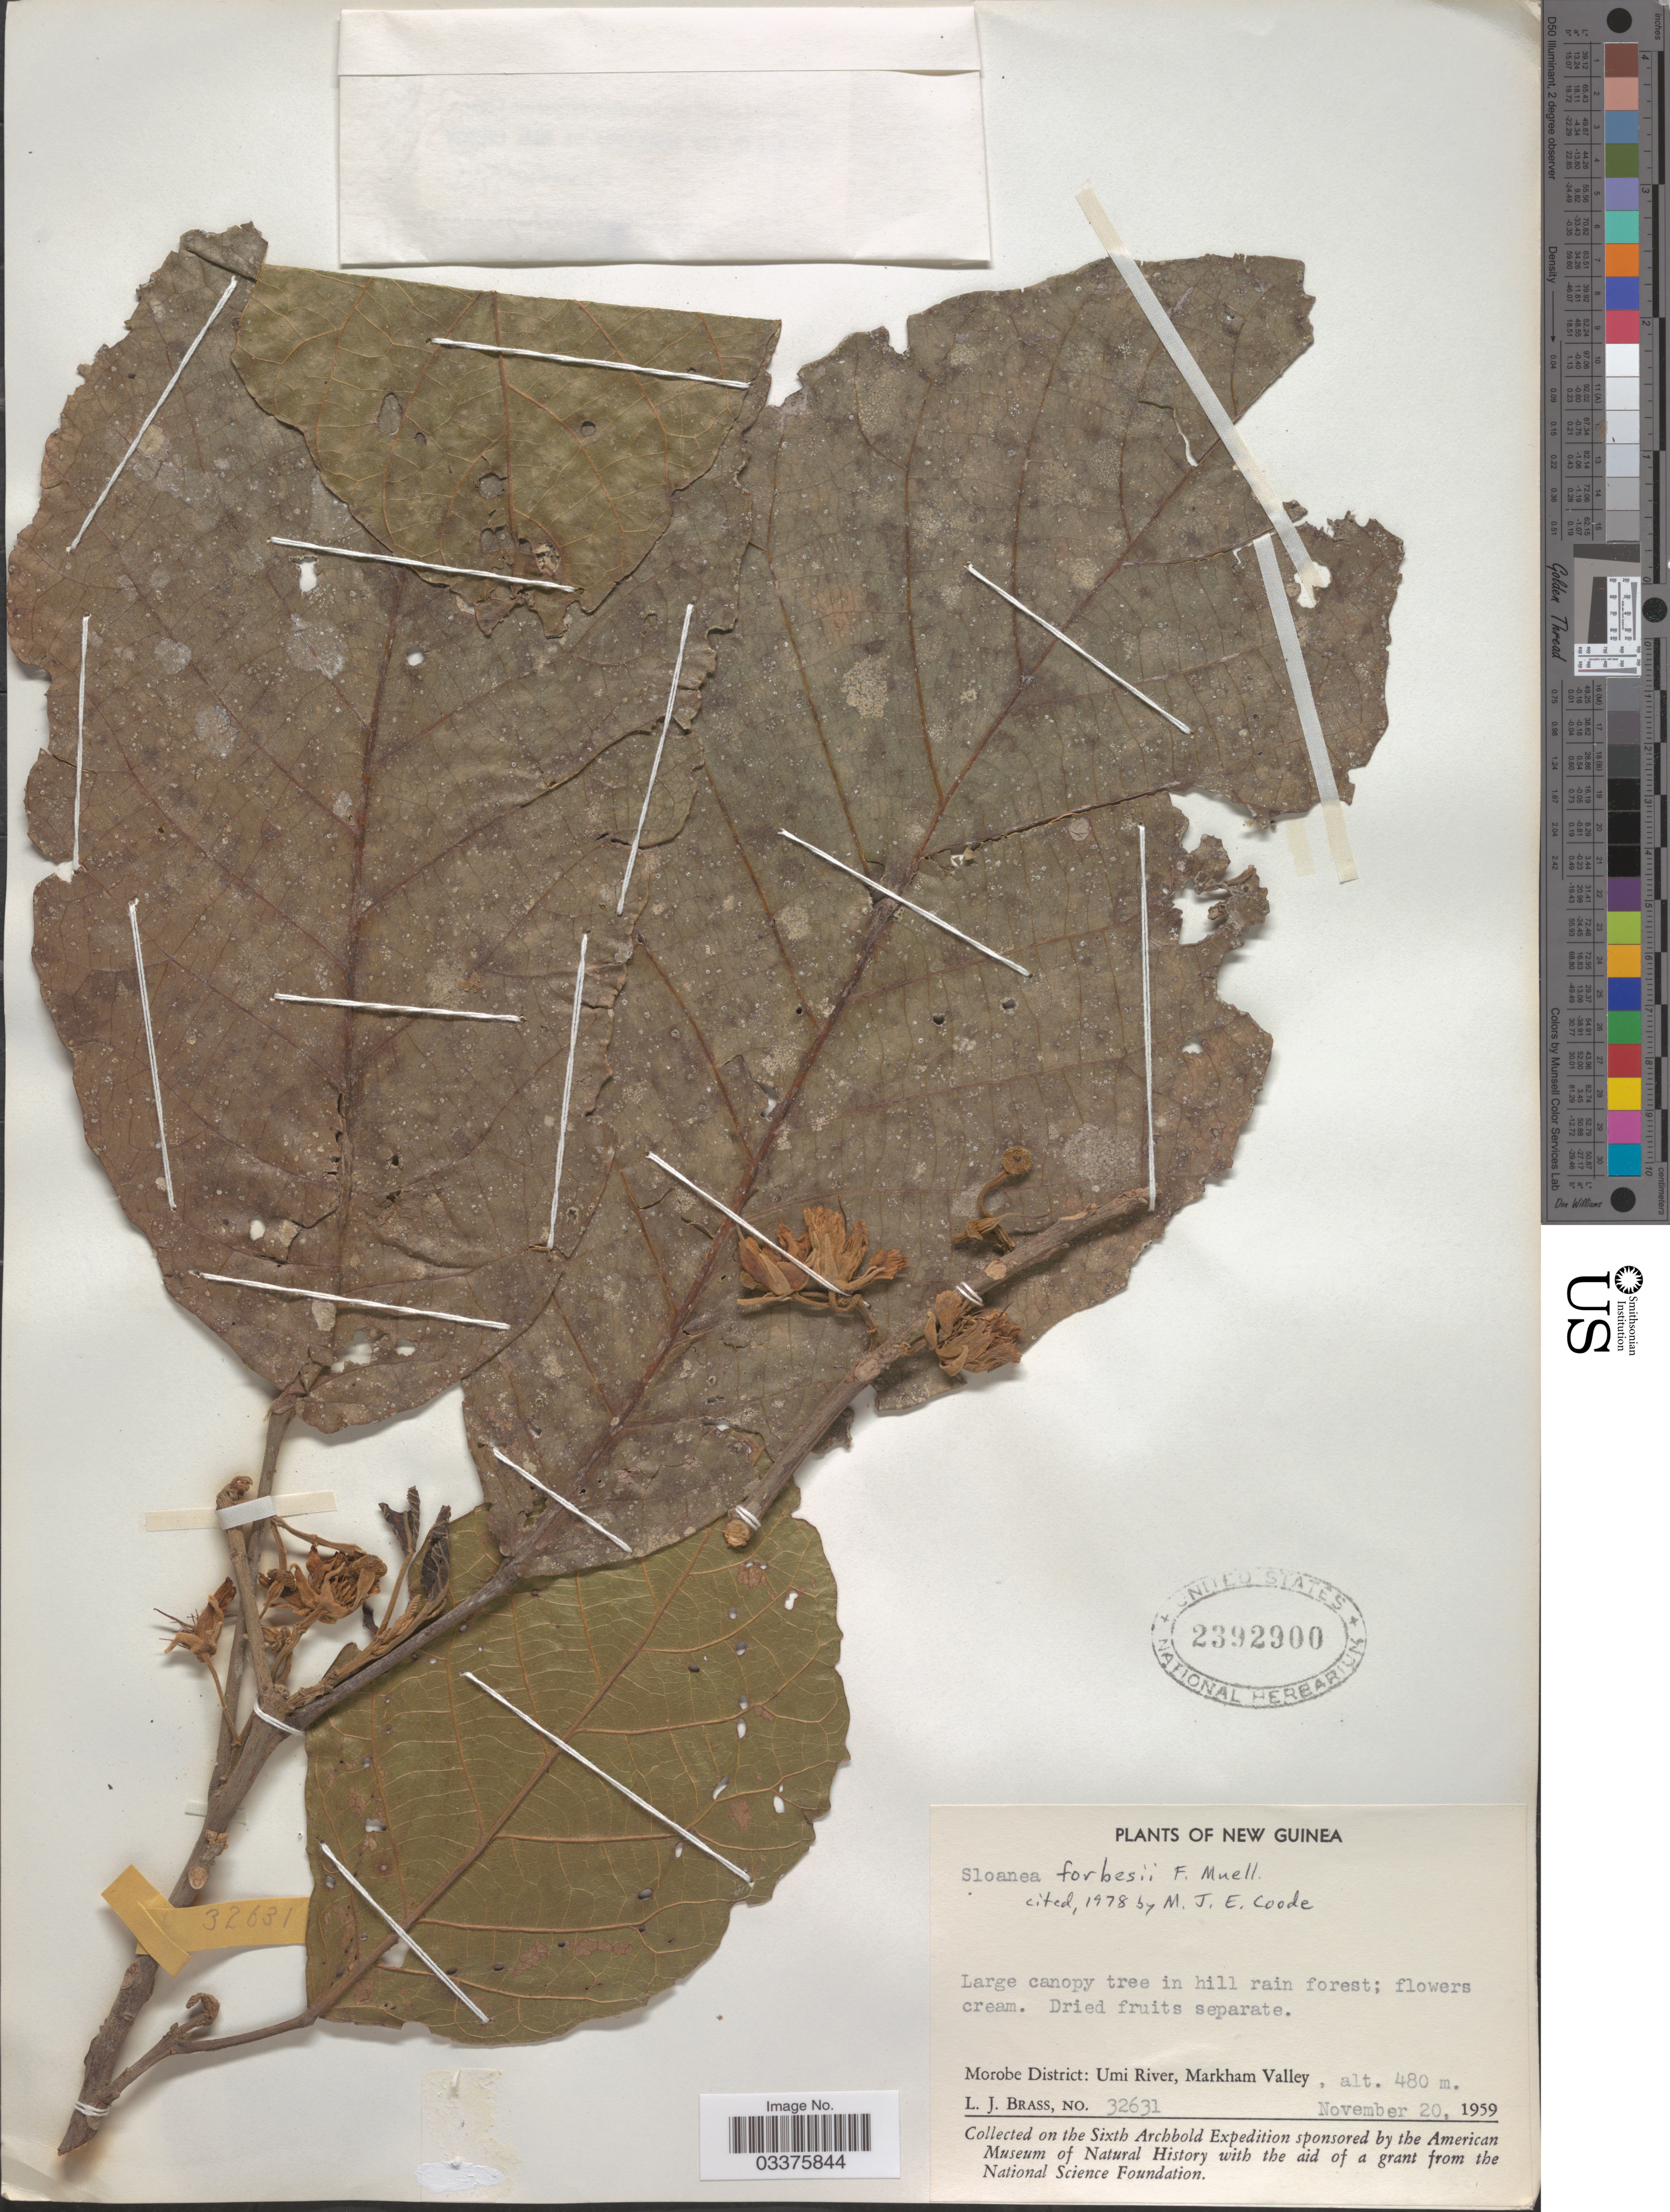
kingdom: Plantae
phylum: Tracheophyta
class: Magnoliopsida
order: Oxalidales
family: Elaeocarpaceae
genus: Sloanea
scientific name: Sloanea forbesii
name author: F. Muell.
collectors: L. J. Brass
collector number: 32631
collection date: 1959-11-20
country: Papua New Guinea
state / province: Morobe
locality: New Guinea. Morobe District: Umi River, Markham Valley.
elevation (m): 480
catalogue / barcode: US 2392900